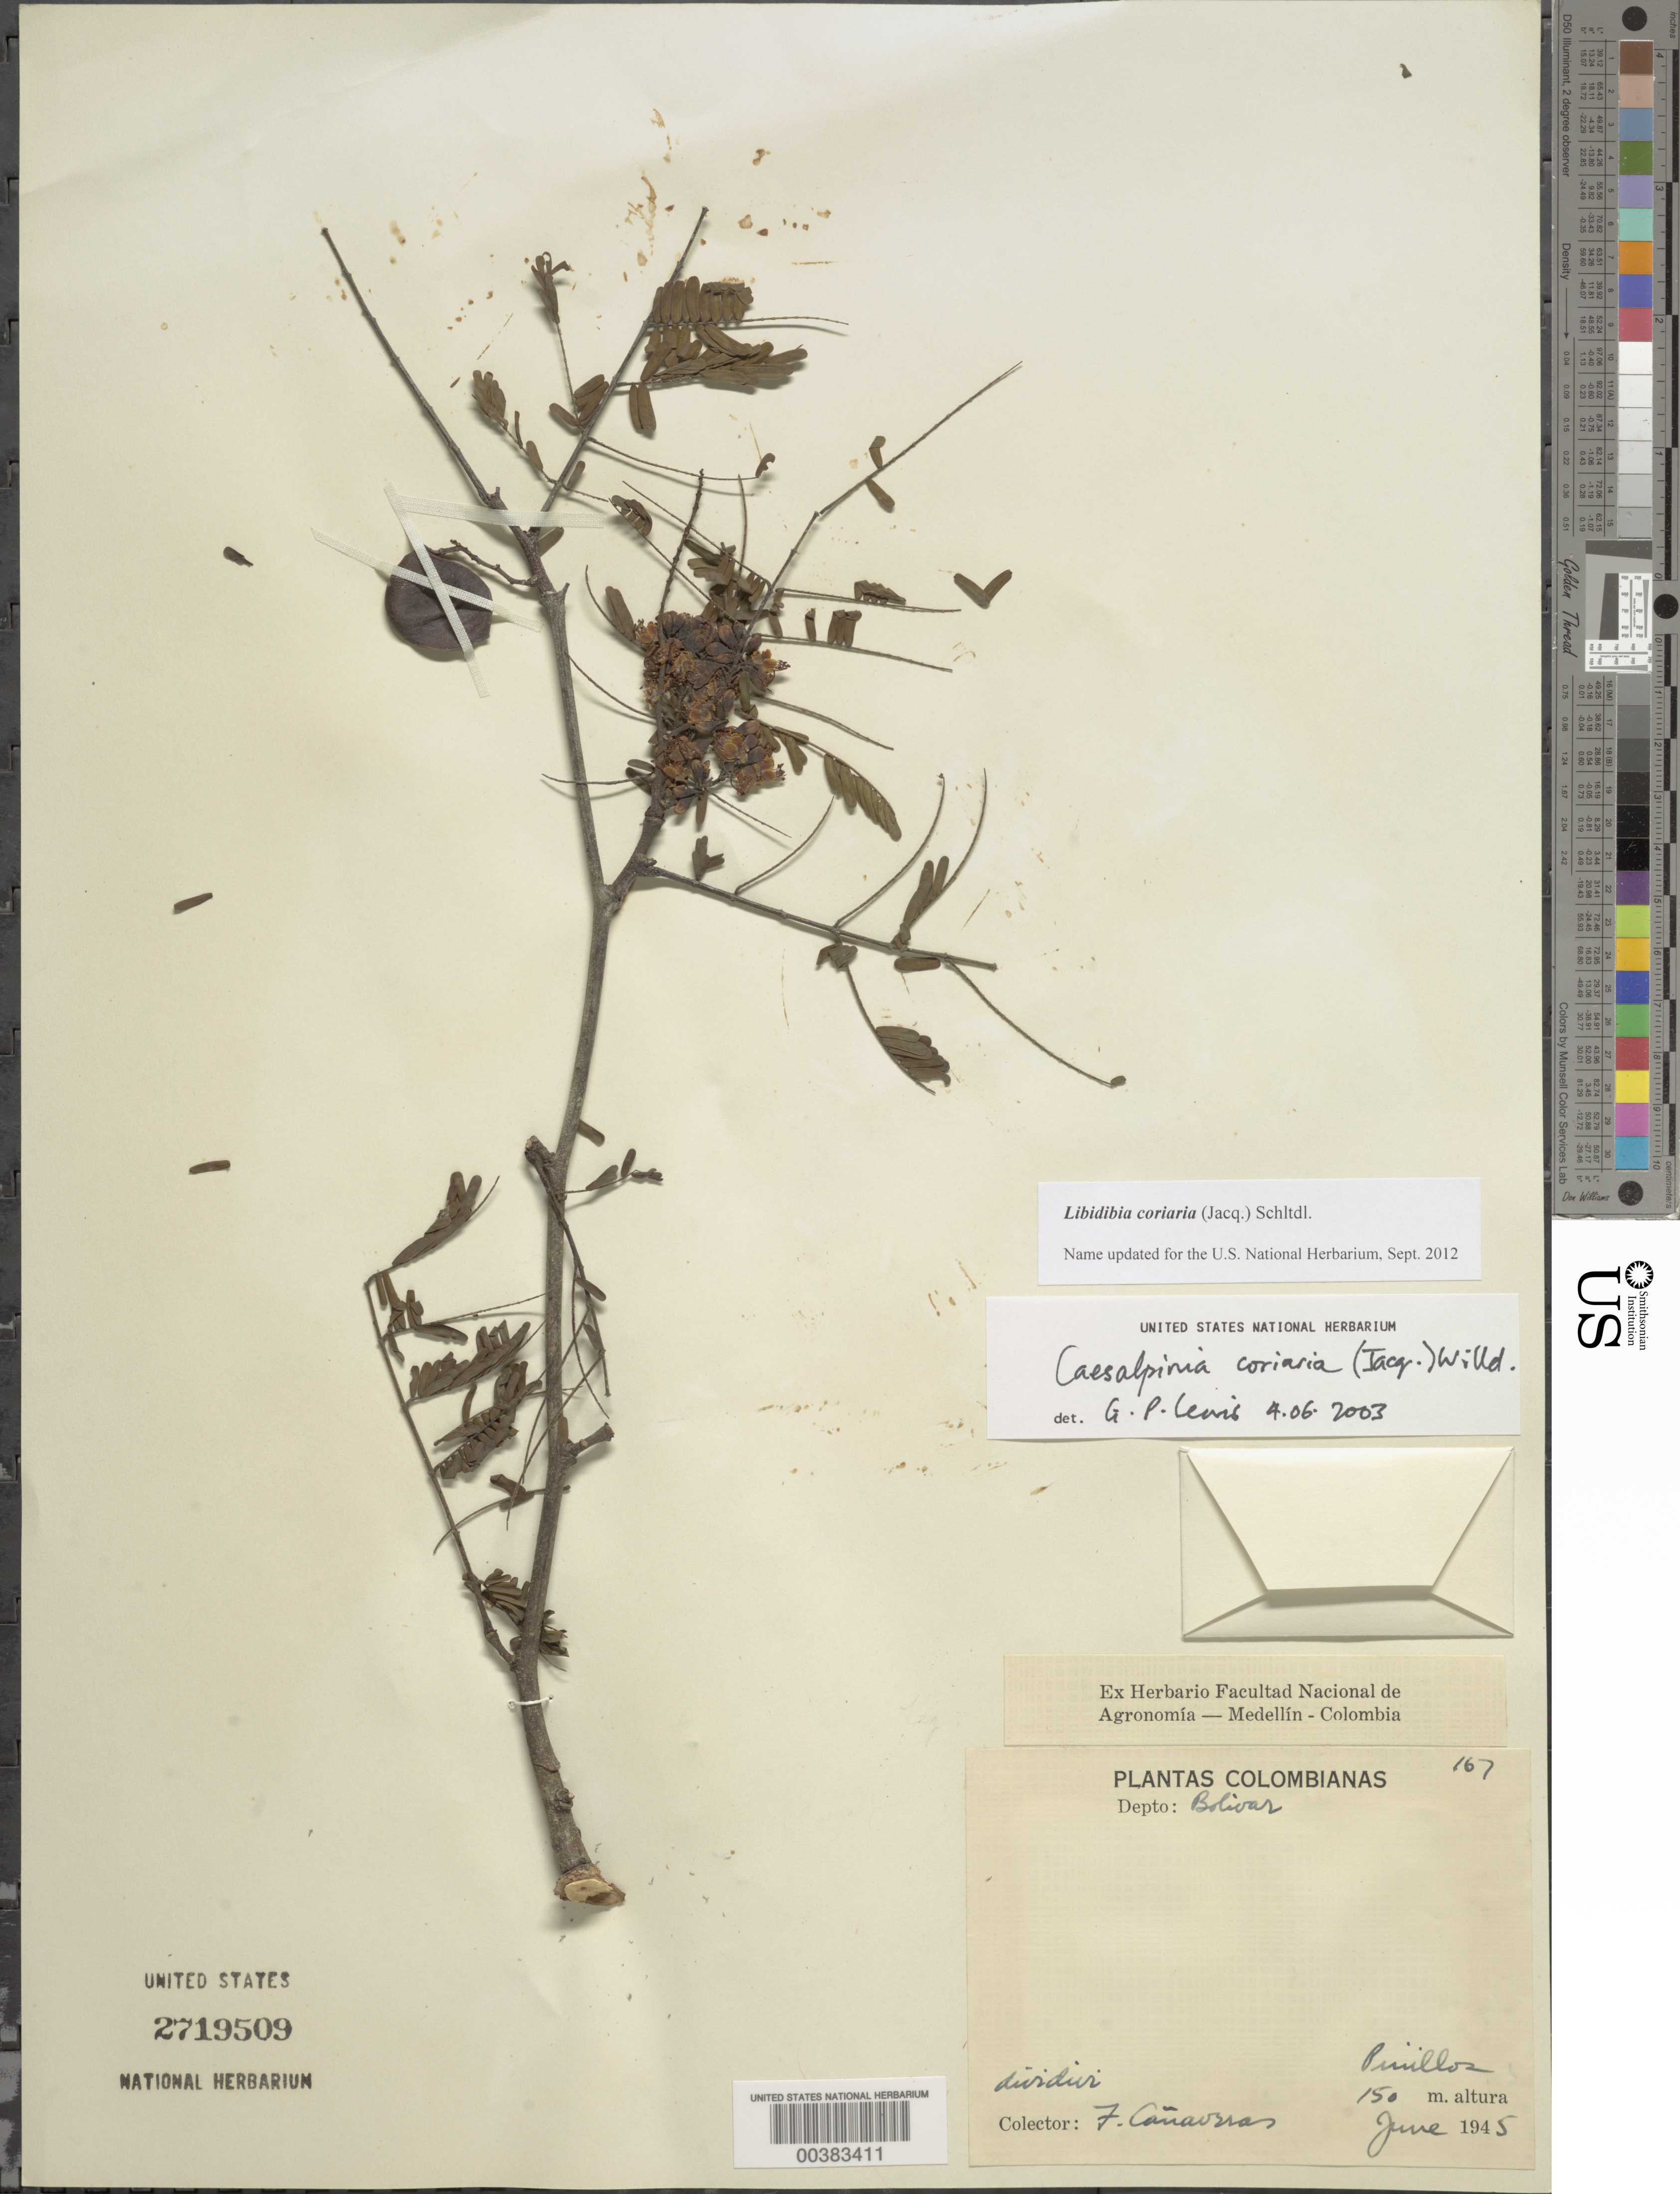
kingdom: Plantae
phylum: Tracheophyta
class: Magnoliopsida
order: Fabales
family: Fabaceae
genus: Libidibia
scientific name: Libidibia coriaria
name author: (Jacq.) Schltdl.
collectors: F. Canaveras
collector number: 167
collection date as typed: Jun 1945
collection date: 1945-06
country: Colombia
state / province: Bolívar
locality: Puiillos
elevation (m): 150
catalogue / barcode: US 2719509